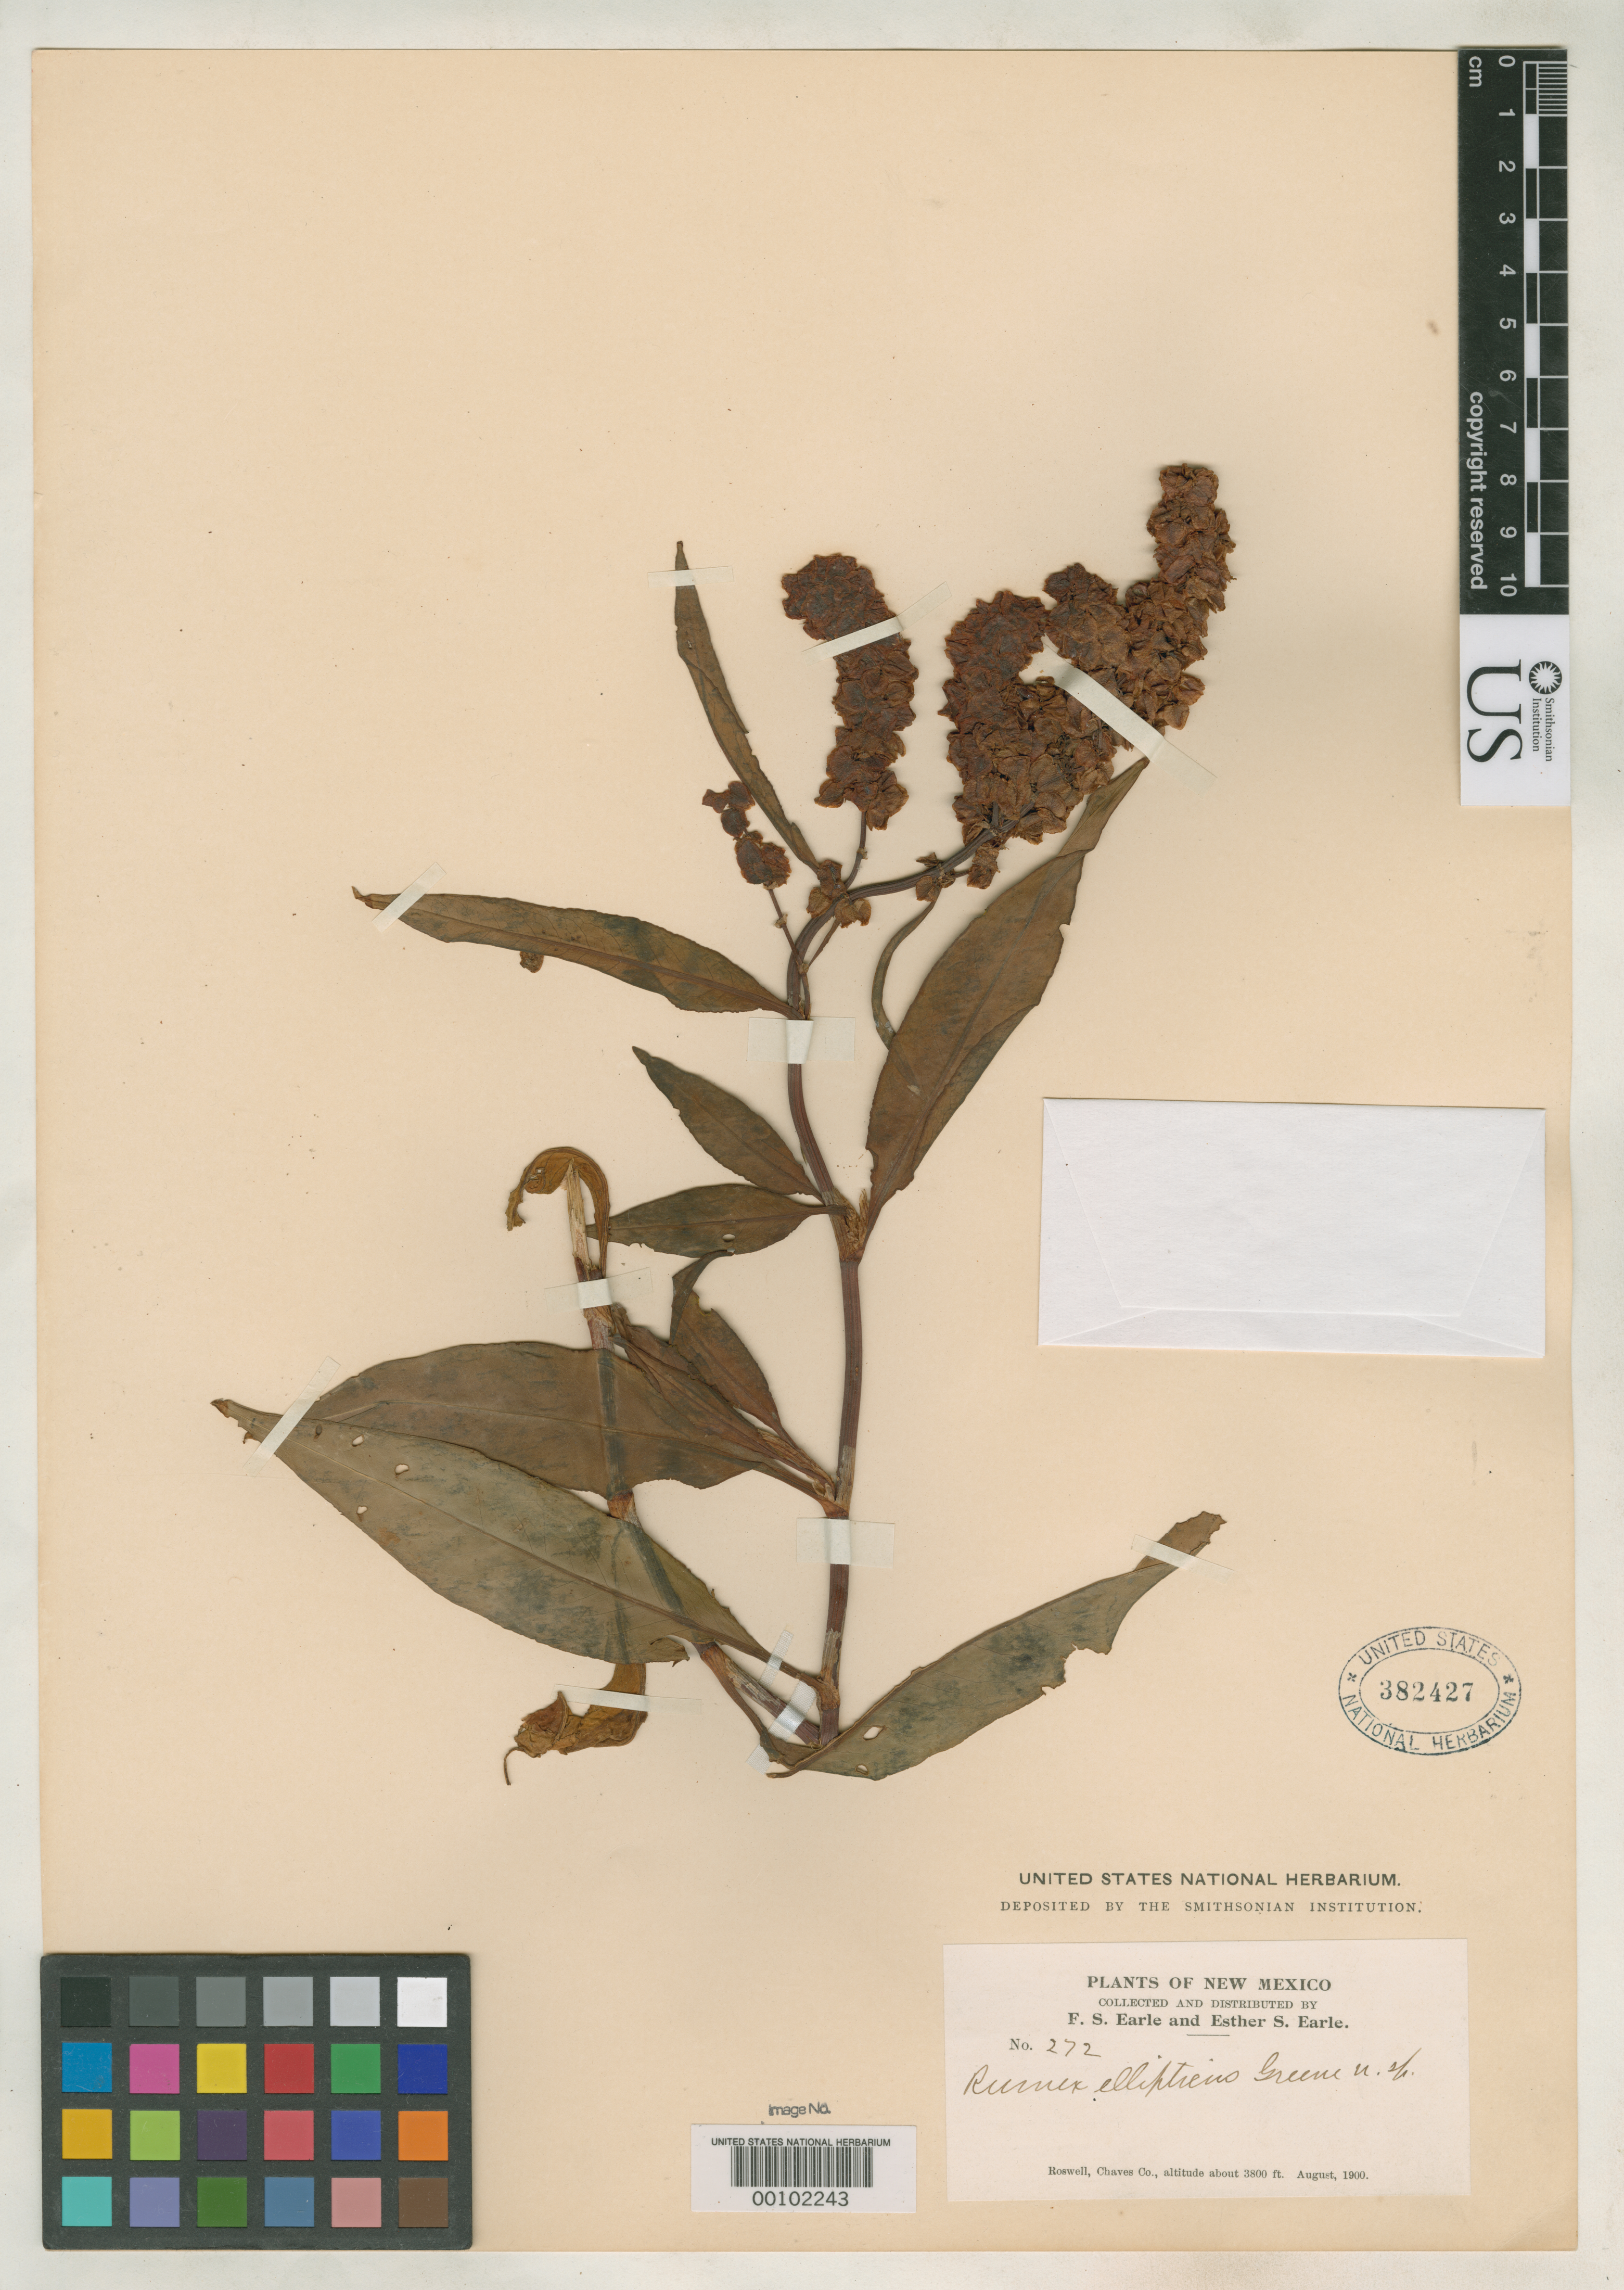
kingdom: Plantae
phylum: Tracheophyta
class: Magnoliopsida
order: Caryophyllales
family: Polygonaceae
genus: Rumex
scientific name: Rumex ellipticus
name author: Greene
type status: Isotype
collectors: F. S. Earle & E. S. Earle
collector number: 272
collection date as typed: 05 Aug 1900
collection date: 1900-08-05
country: United States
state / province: New Mexico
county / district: Chaves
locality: Roswell.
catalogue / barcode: US 382427